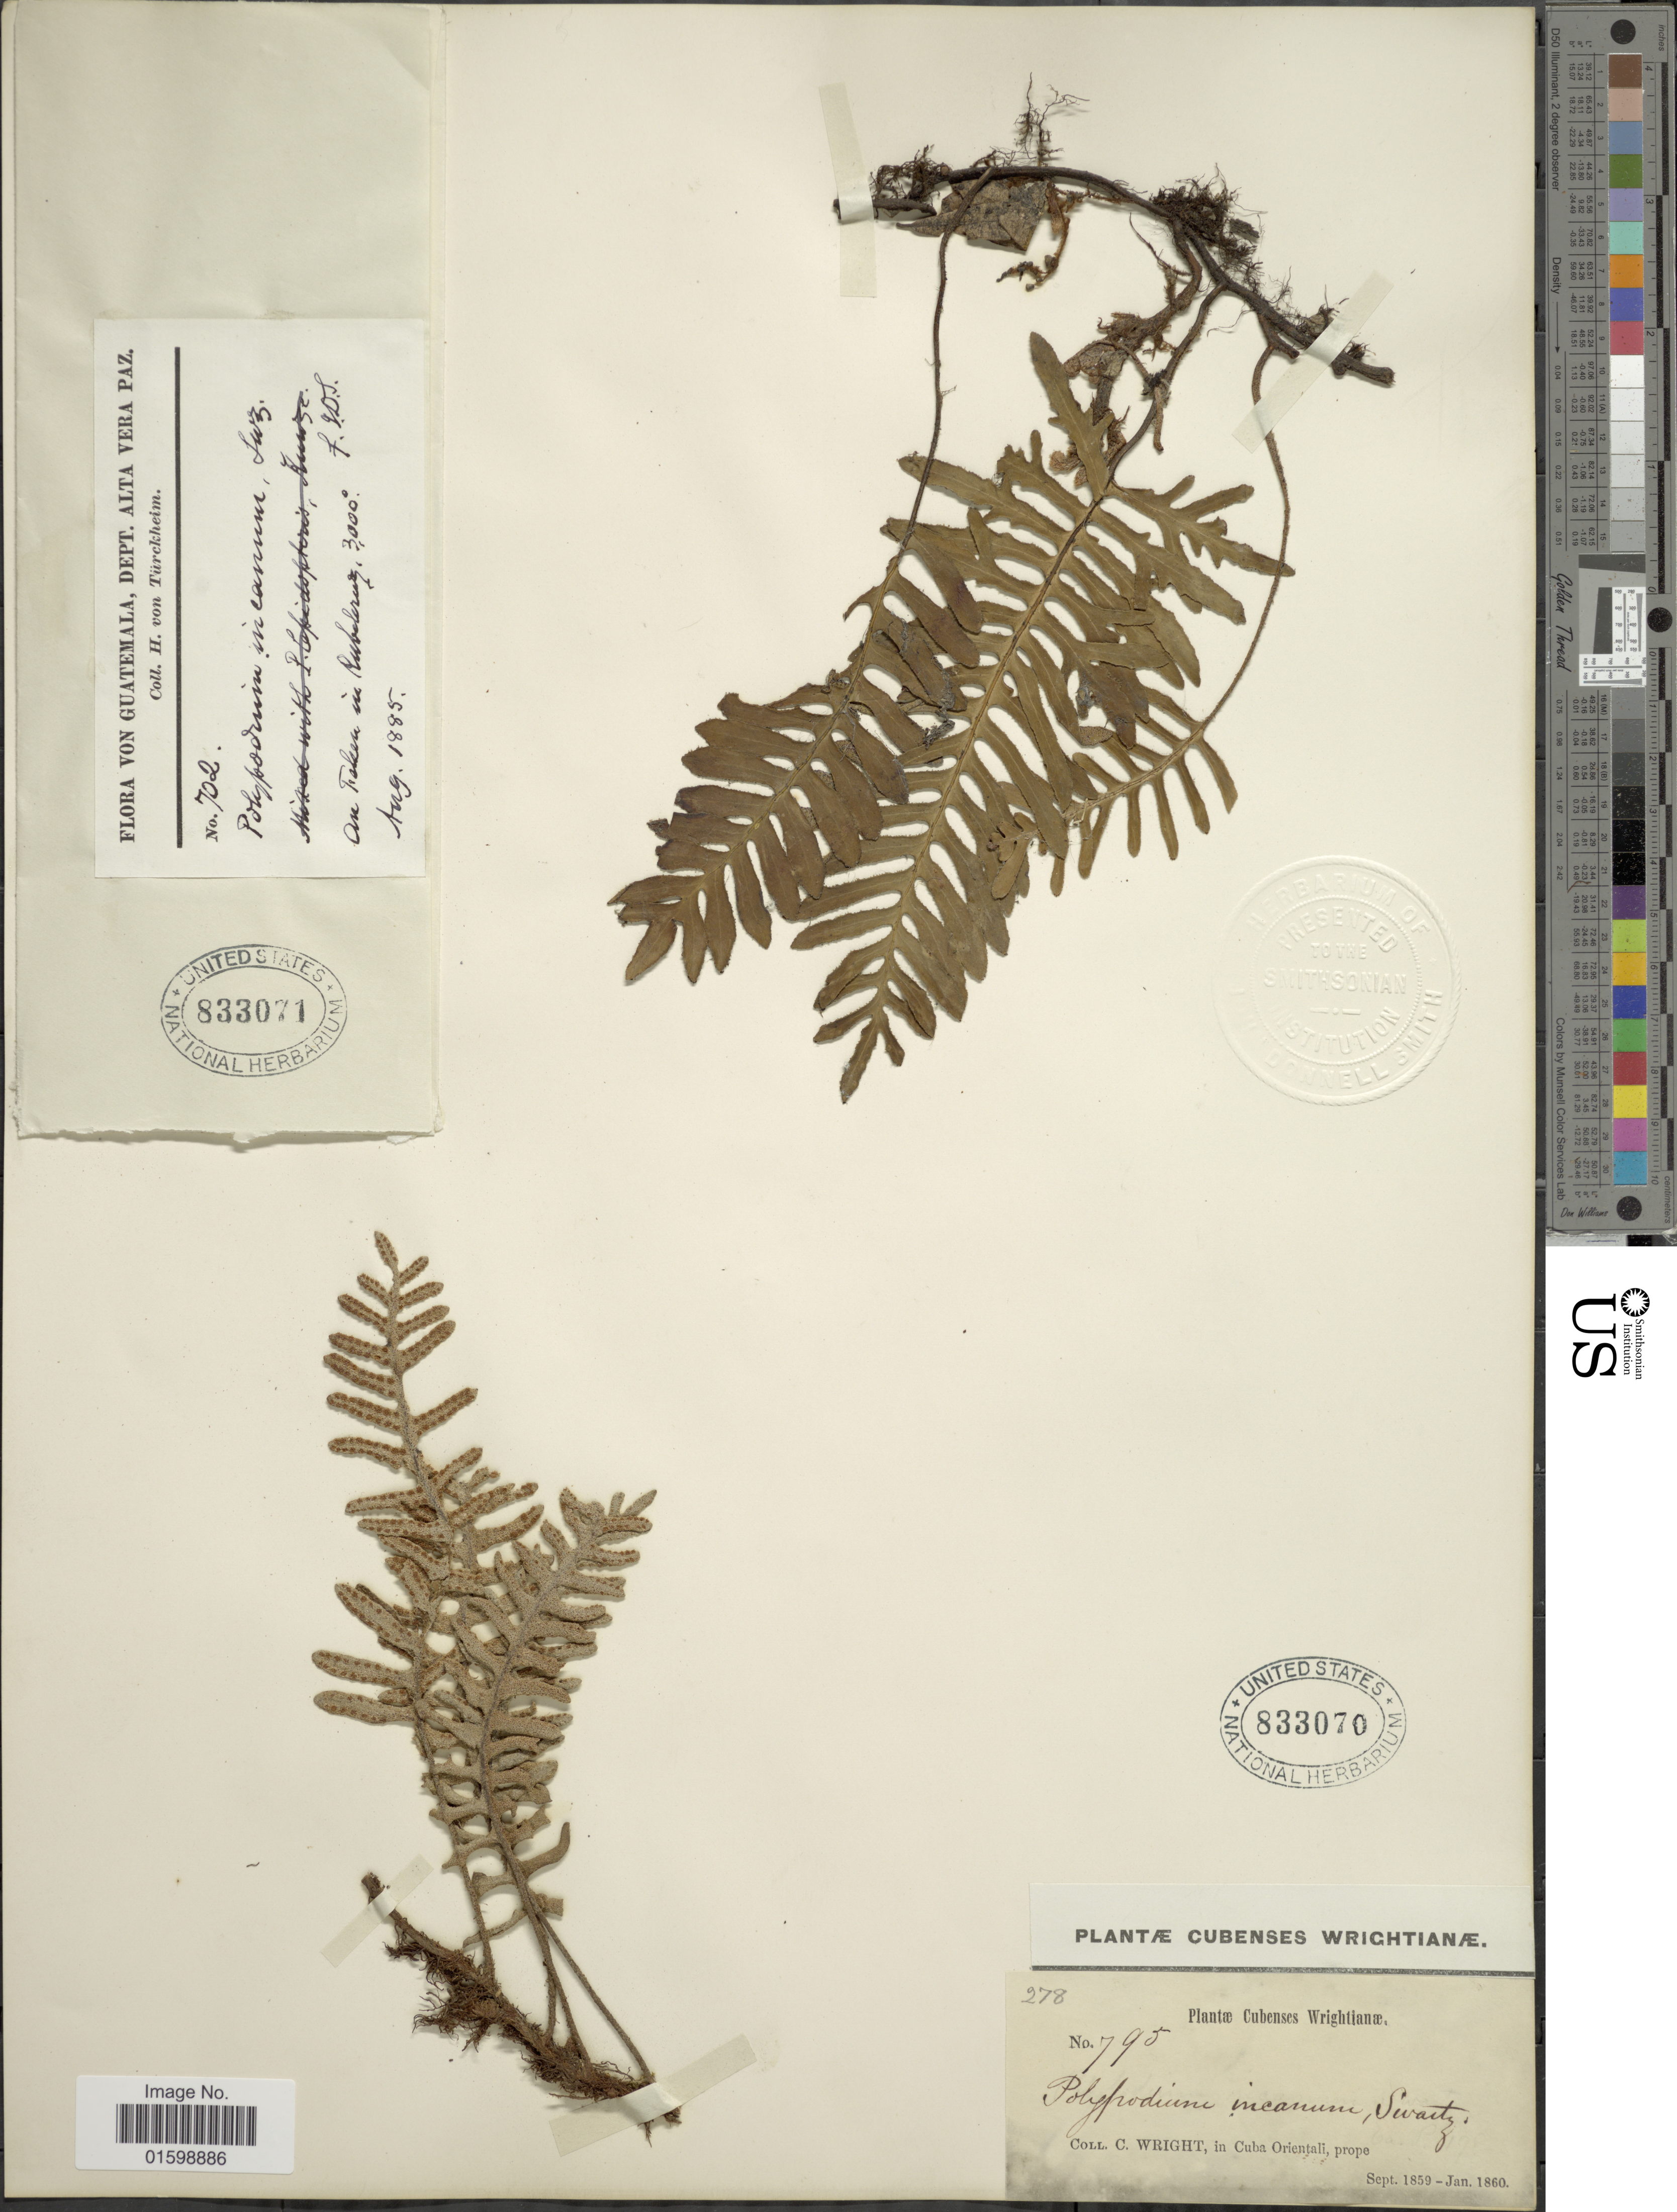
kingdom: Plantae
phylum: Tracheophyta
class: Polypodiopsida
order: Polypodiales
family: Polypodiaceae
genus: Pleopeltis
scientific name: Pleopeltis polypodioides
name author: (L.) E.G. Andrews & Windham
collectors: C. Wright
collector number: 795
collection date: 1859-09/1860-01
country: Cuba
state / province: Oriente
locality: Cuba Orientali, prope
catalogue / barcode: US 833070